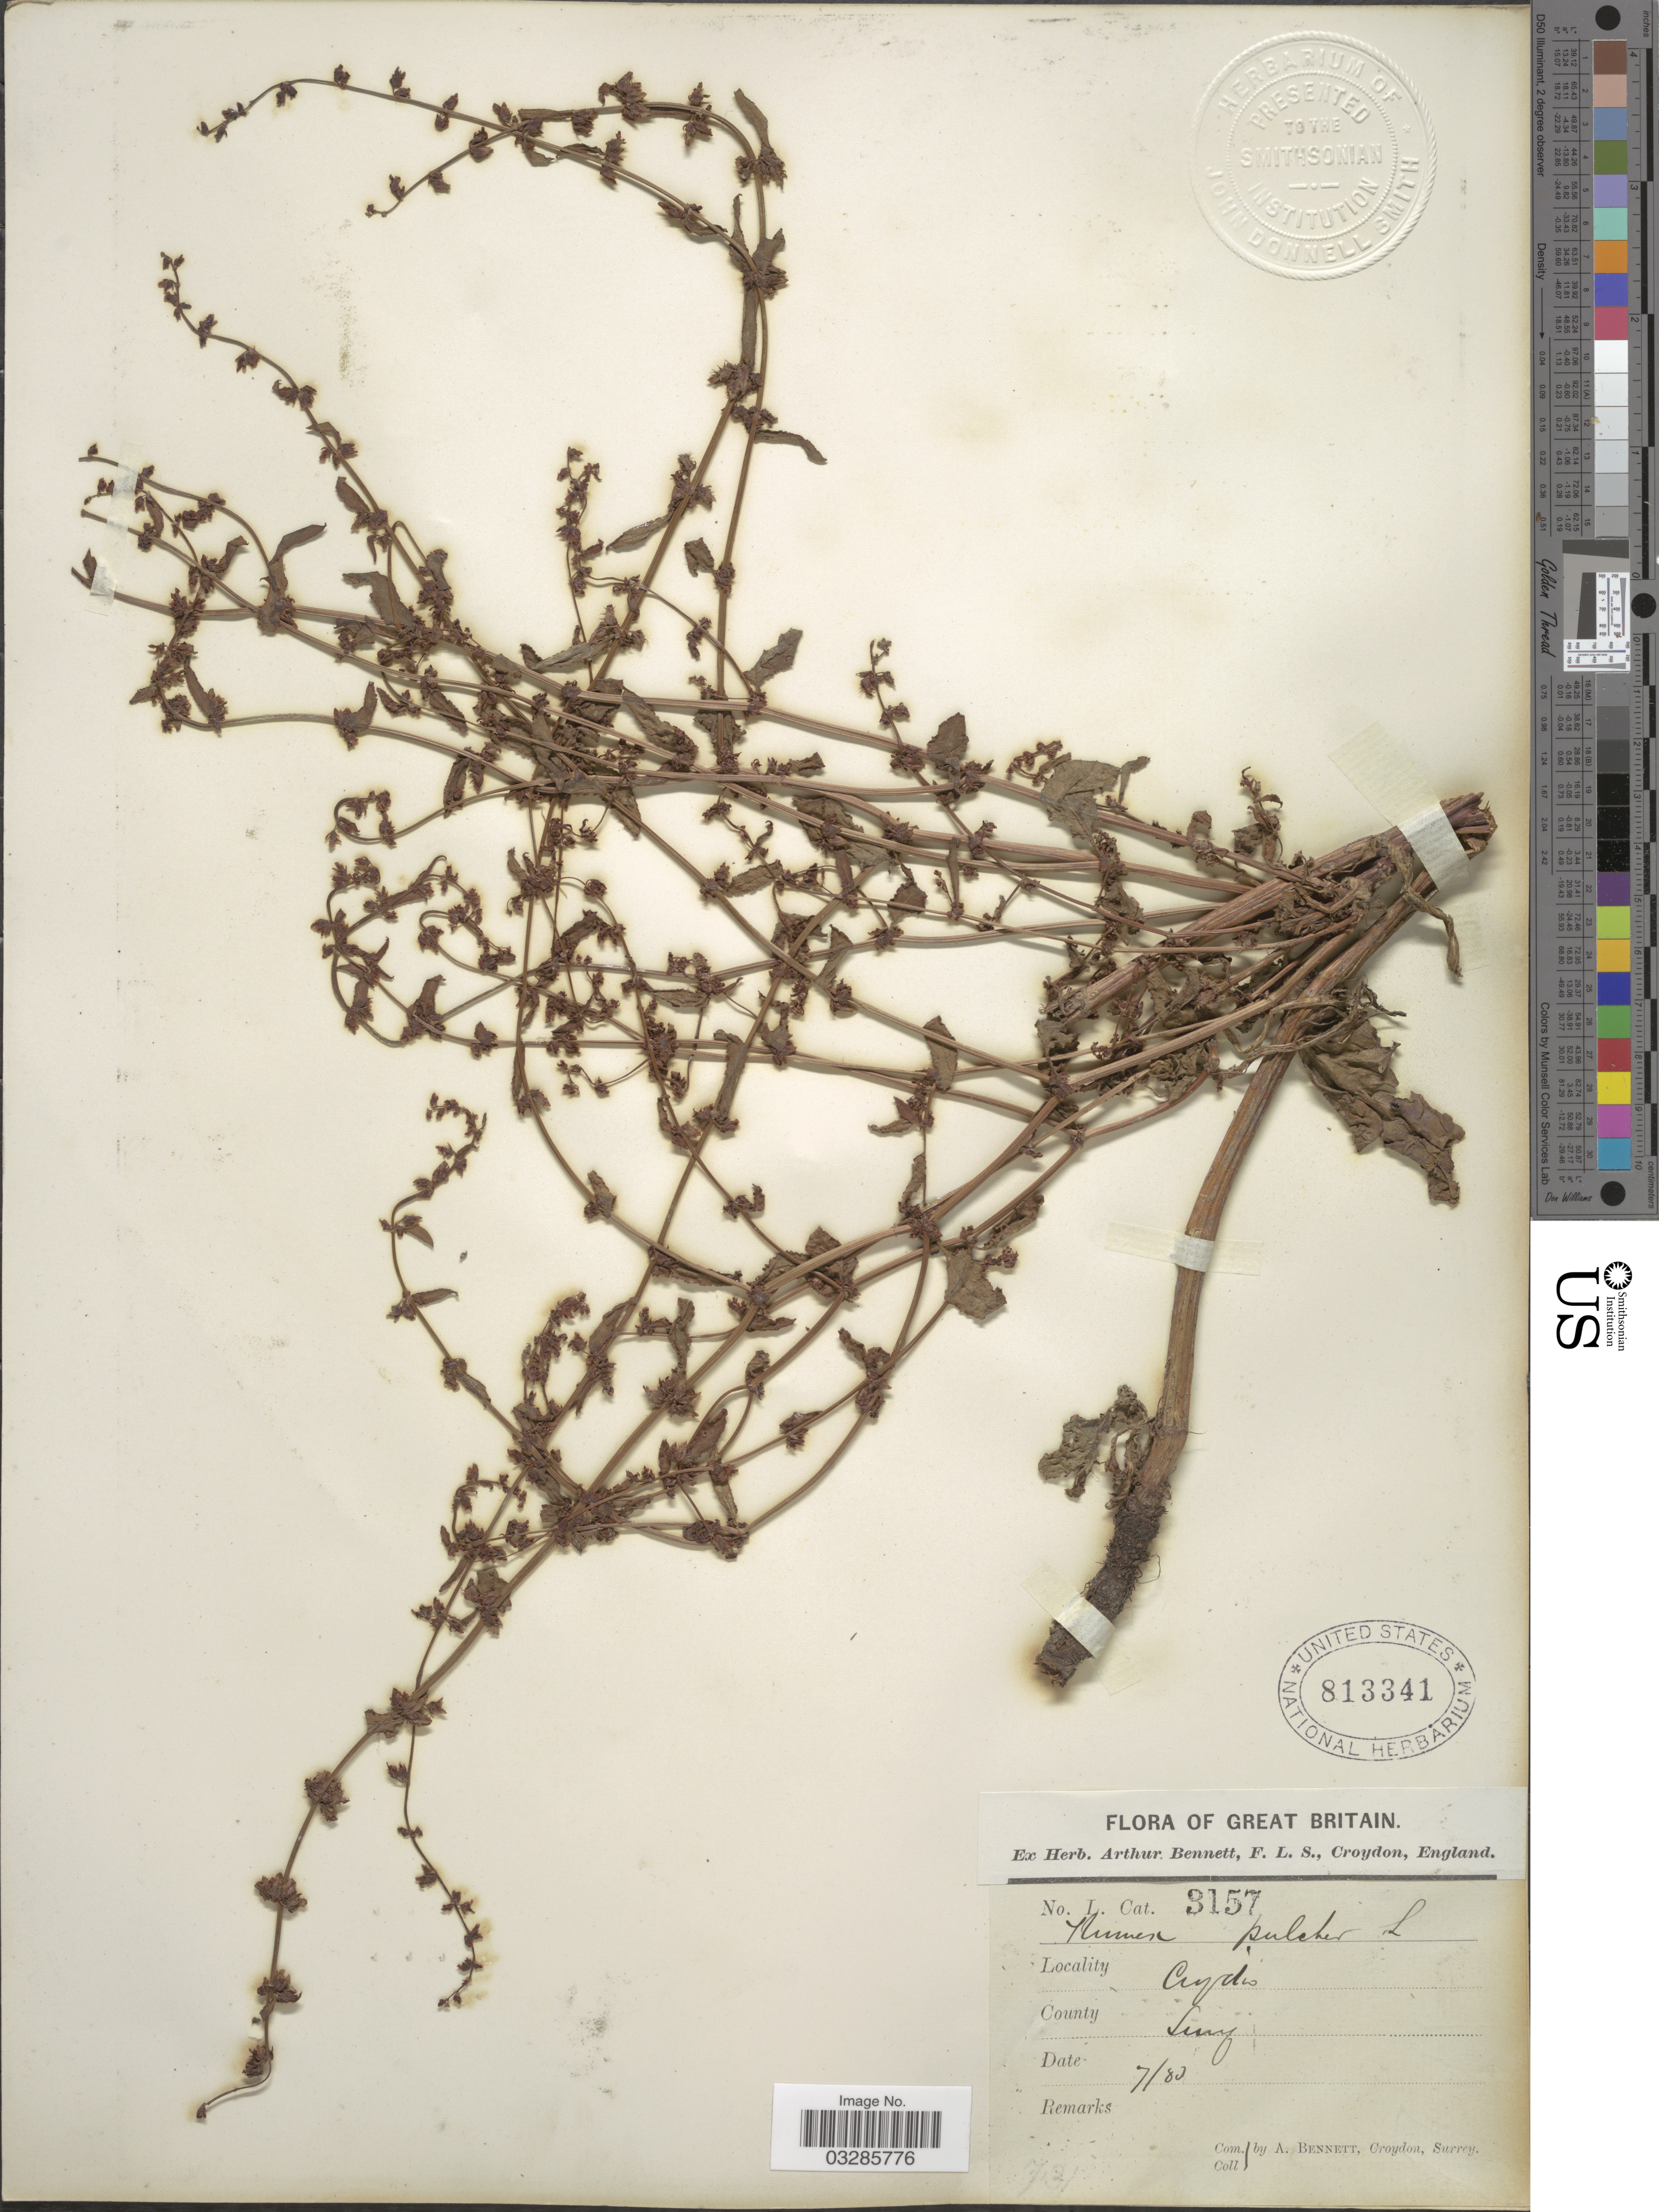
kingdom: Plantae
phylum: Tracheophyta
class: Magnoliopsida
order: Caryophyllales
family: Polygonaceae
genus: Rumex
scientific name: Rumex pulcher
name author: L.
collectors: A. Bennett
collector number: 3157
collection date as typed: Transcribed d/m/y: /7/80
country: United Kingdom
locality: Great Britain, Crydon, County Surrey.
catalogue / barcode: US 813341